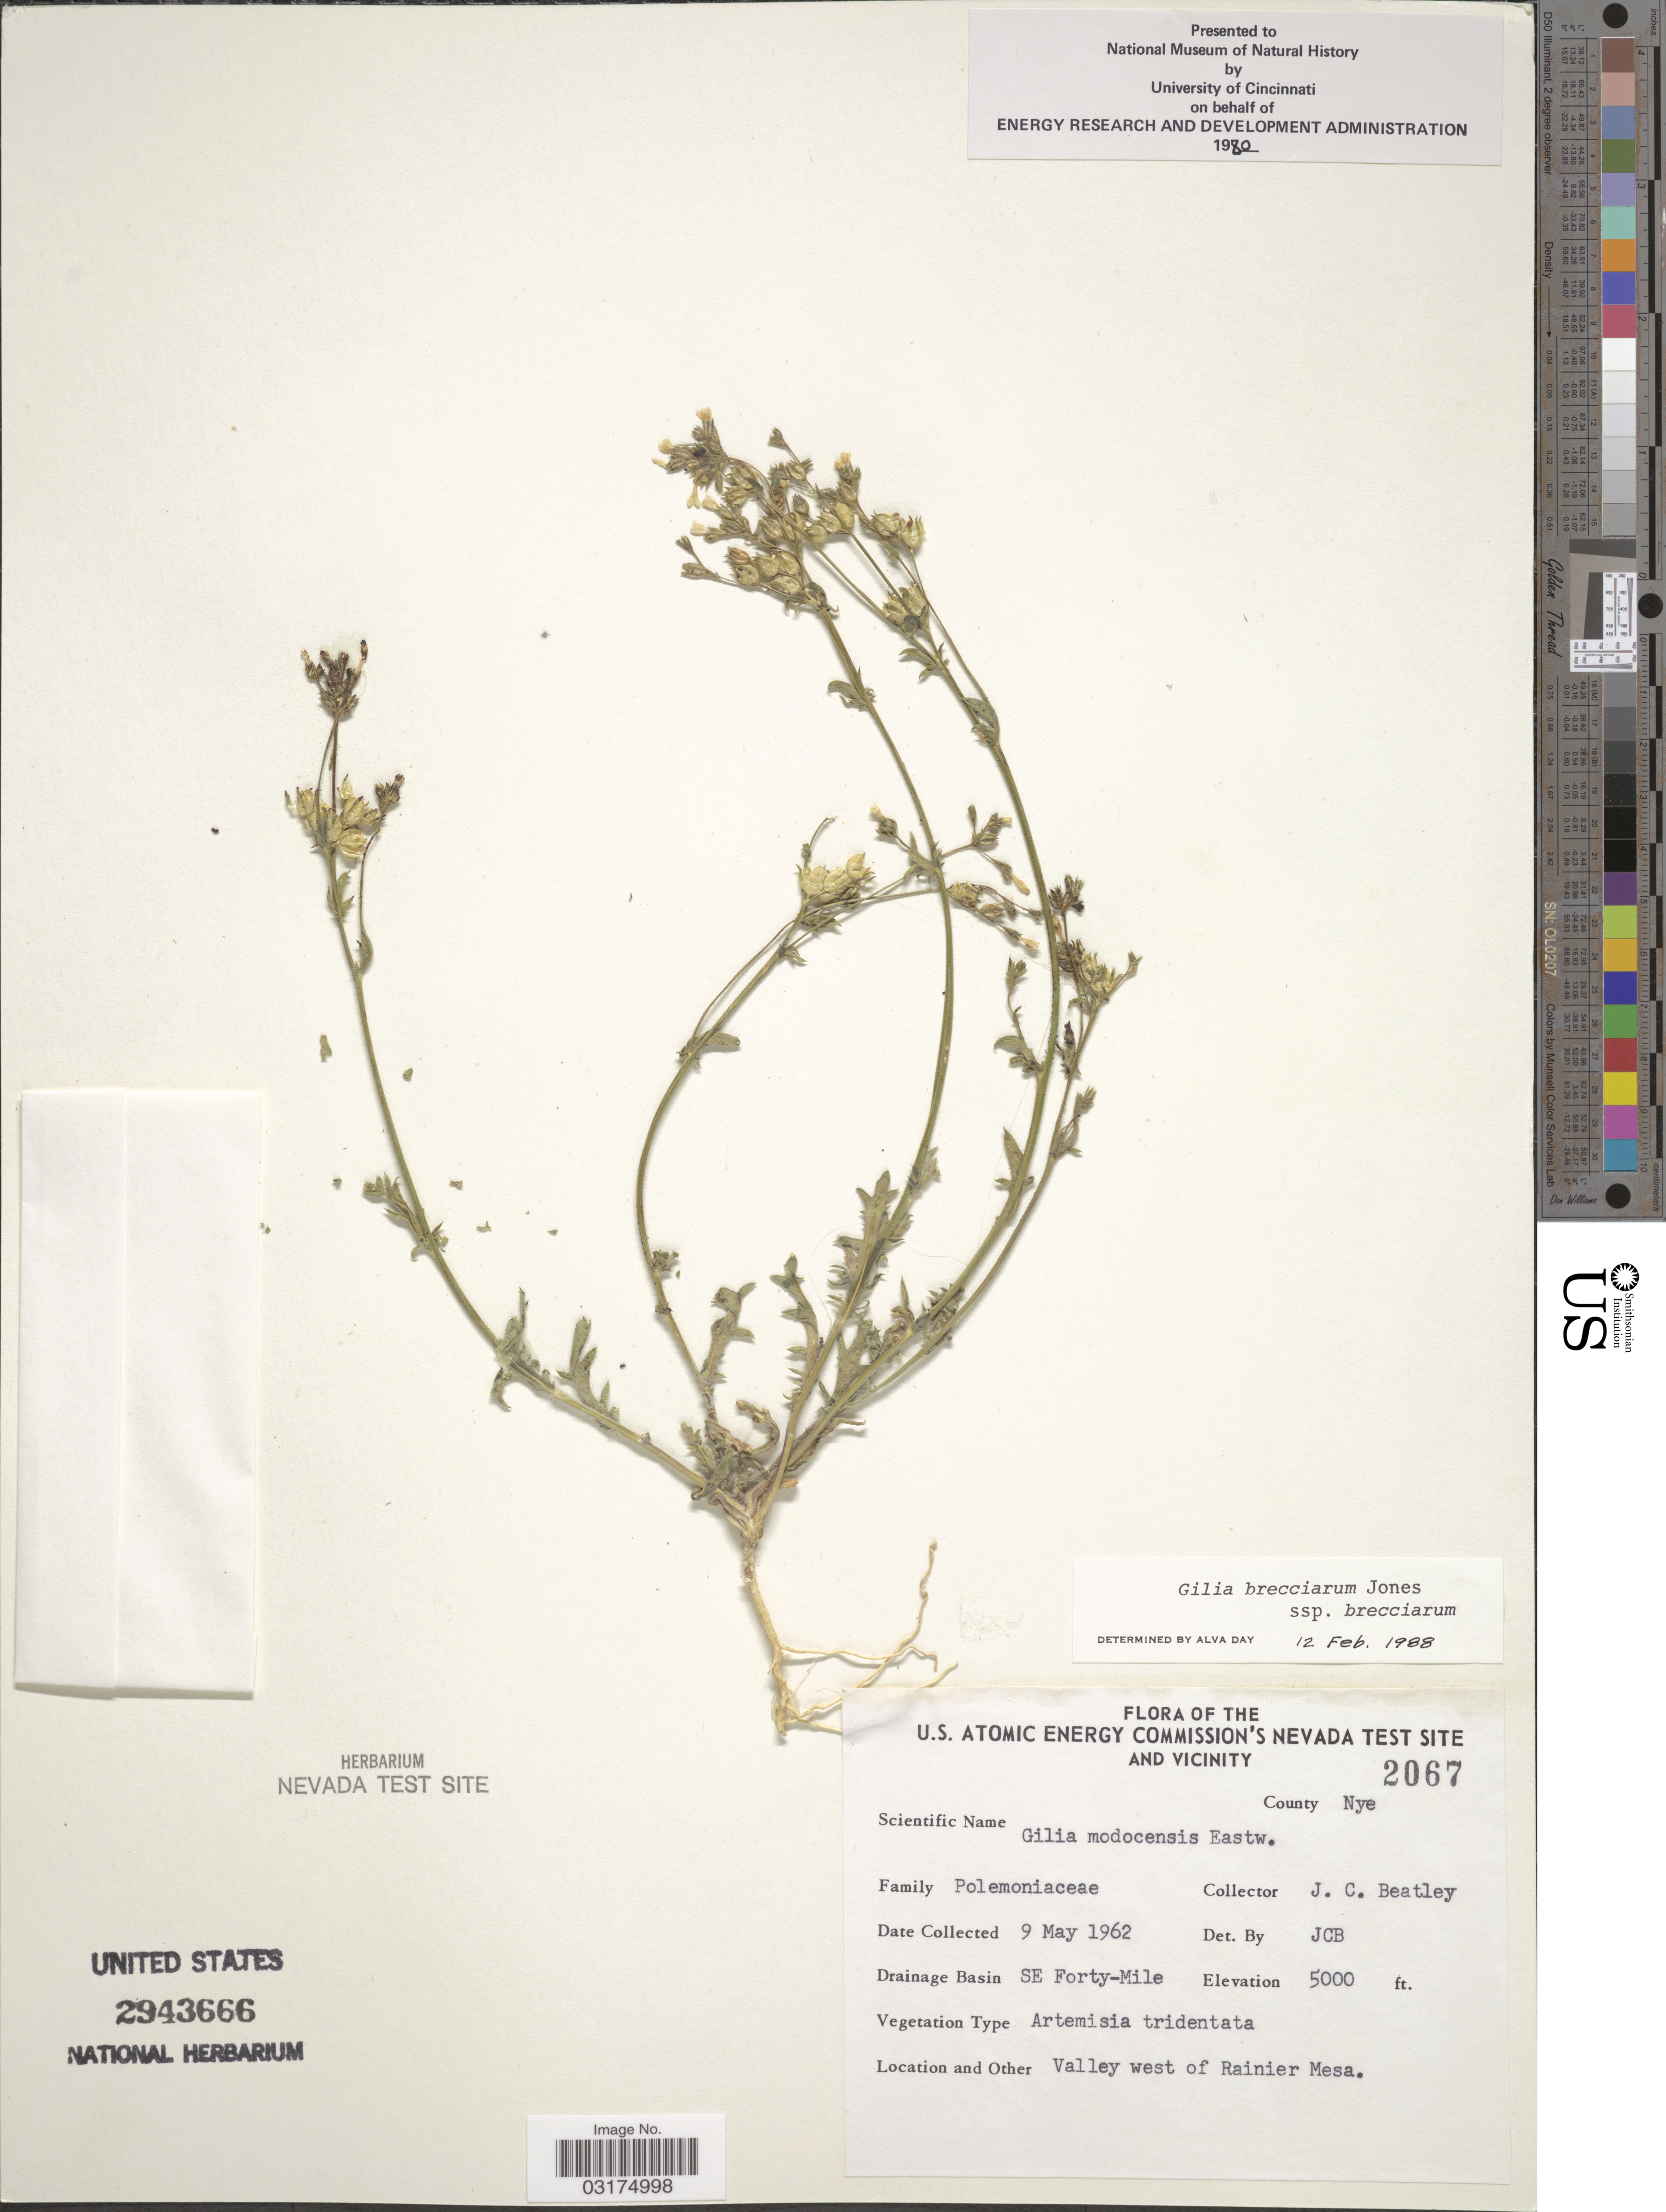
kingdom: Plantae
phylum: Tracheophyta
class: Magnoliopsida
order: Ericales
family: Polemoniaceae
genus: Gilia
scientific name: Gilia brecciarum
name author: M.E. Jones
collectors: J. C. Beatley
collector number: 2067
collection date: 1962-05-09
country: United States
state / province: Nevada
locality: The U. S. Atomic Energy Commission's Nevada Test Site and Vicinity. County Nye. Drainage Basin SE Forty-Mile. Valley west of Rainier Mesa.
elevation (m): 1524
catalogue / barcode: US 2943666